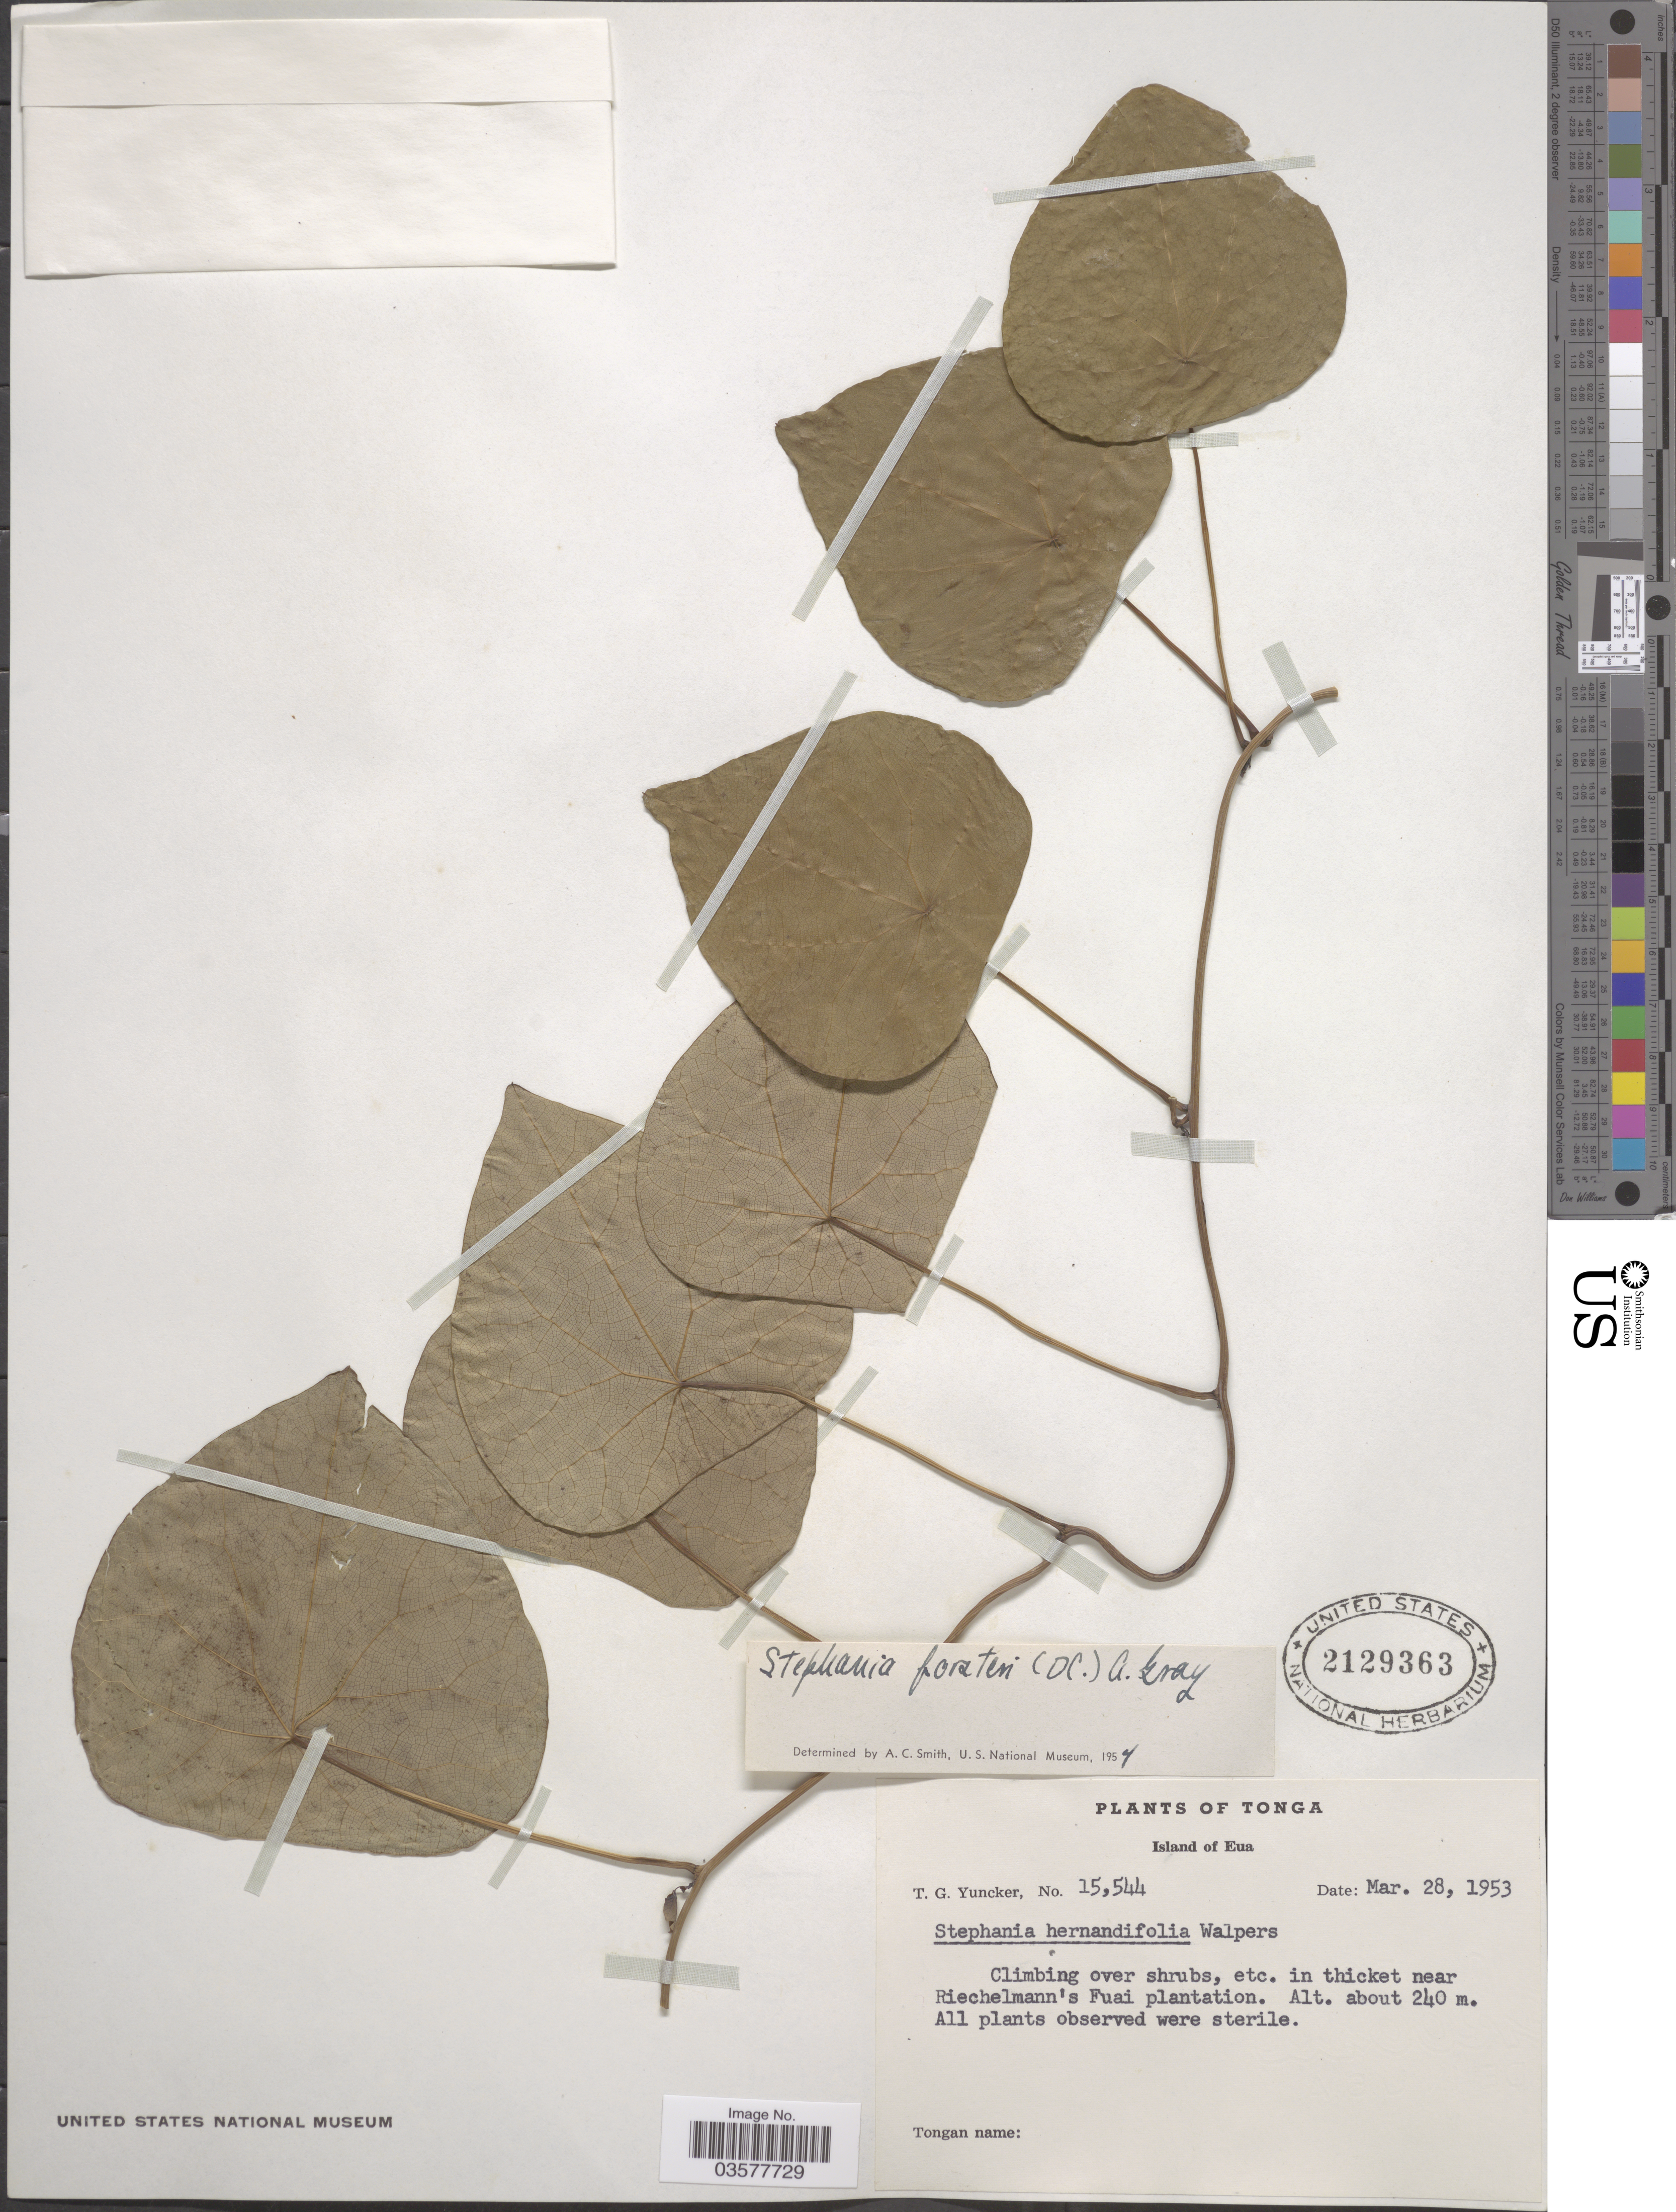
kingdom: Plantae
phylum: Tracheophyta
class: Magnoliopsida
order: Ranunculales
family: Menispermaceae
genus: Stephania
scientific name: Stephania forsteri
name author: (DC.) A. Gray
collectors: T. G. Yuncker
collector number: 15544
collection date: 1953-03-28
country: Tonga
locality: Island of Eua. Near Riechelmann's Fuai plantation.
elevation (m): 240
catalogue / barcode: US 2129363